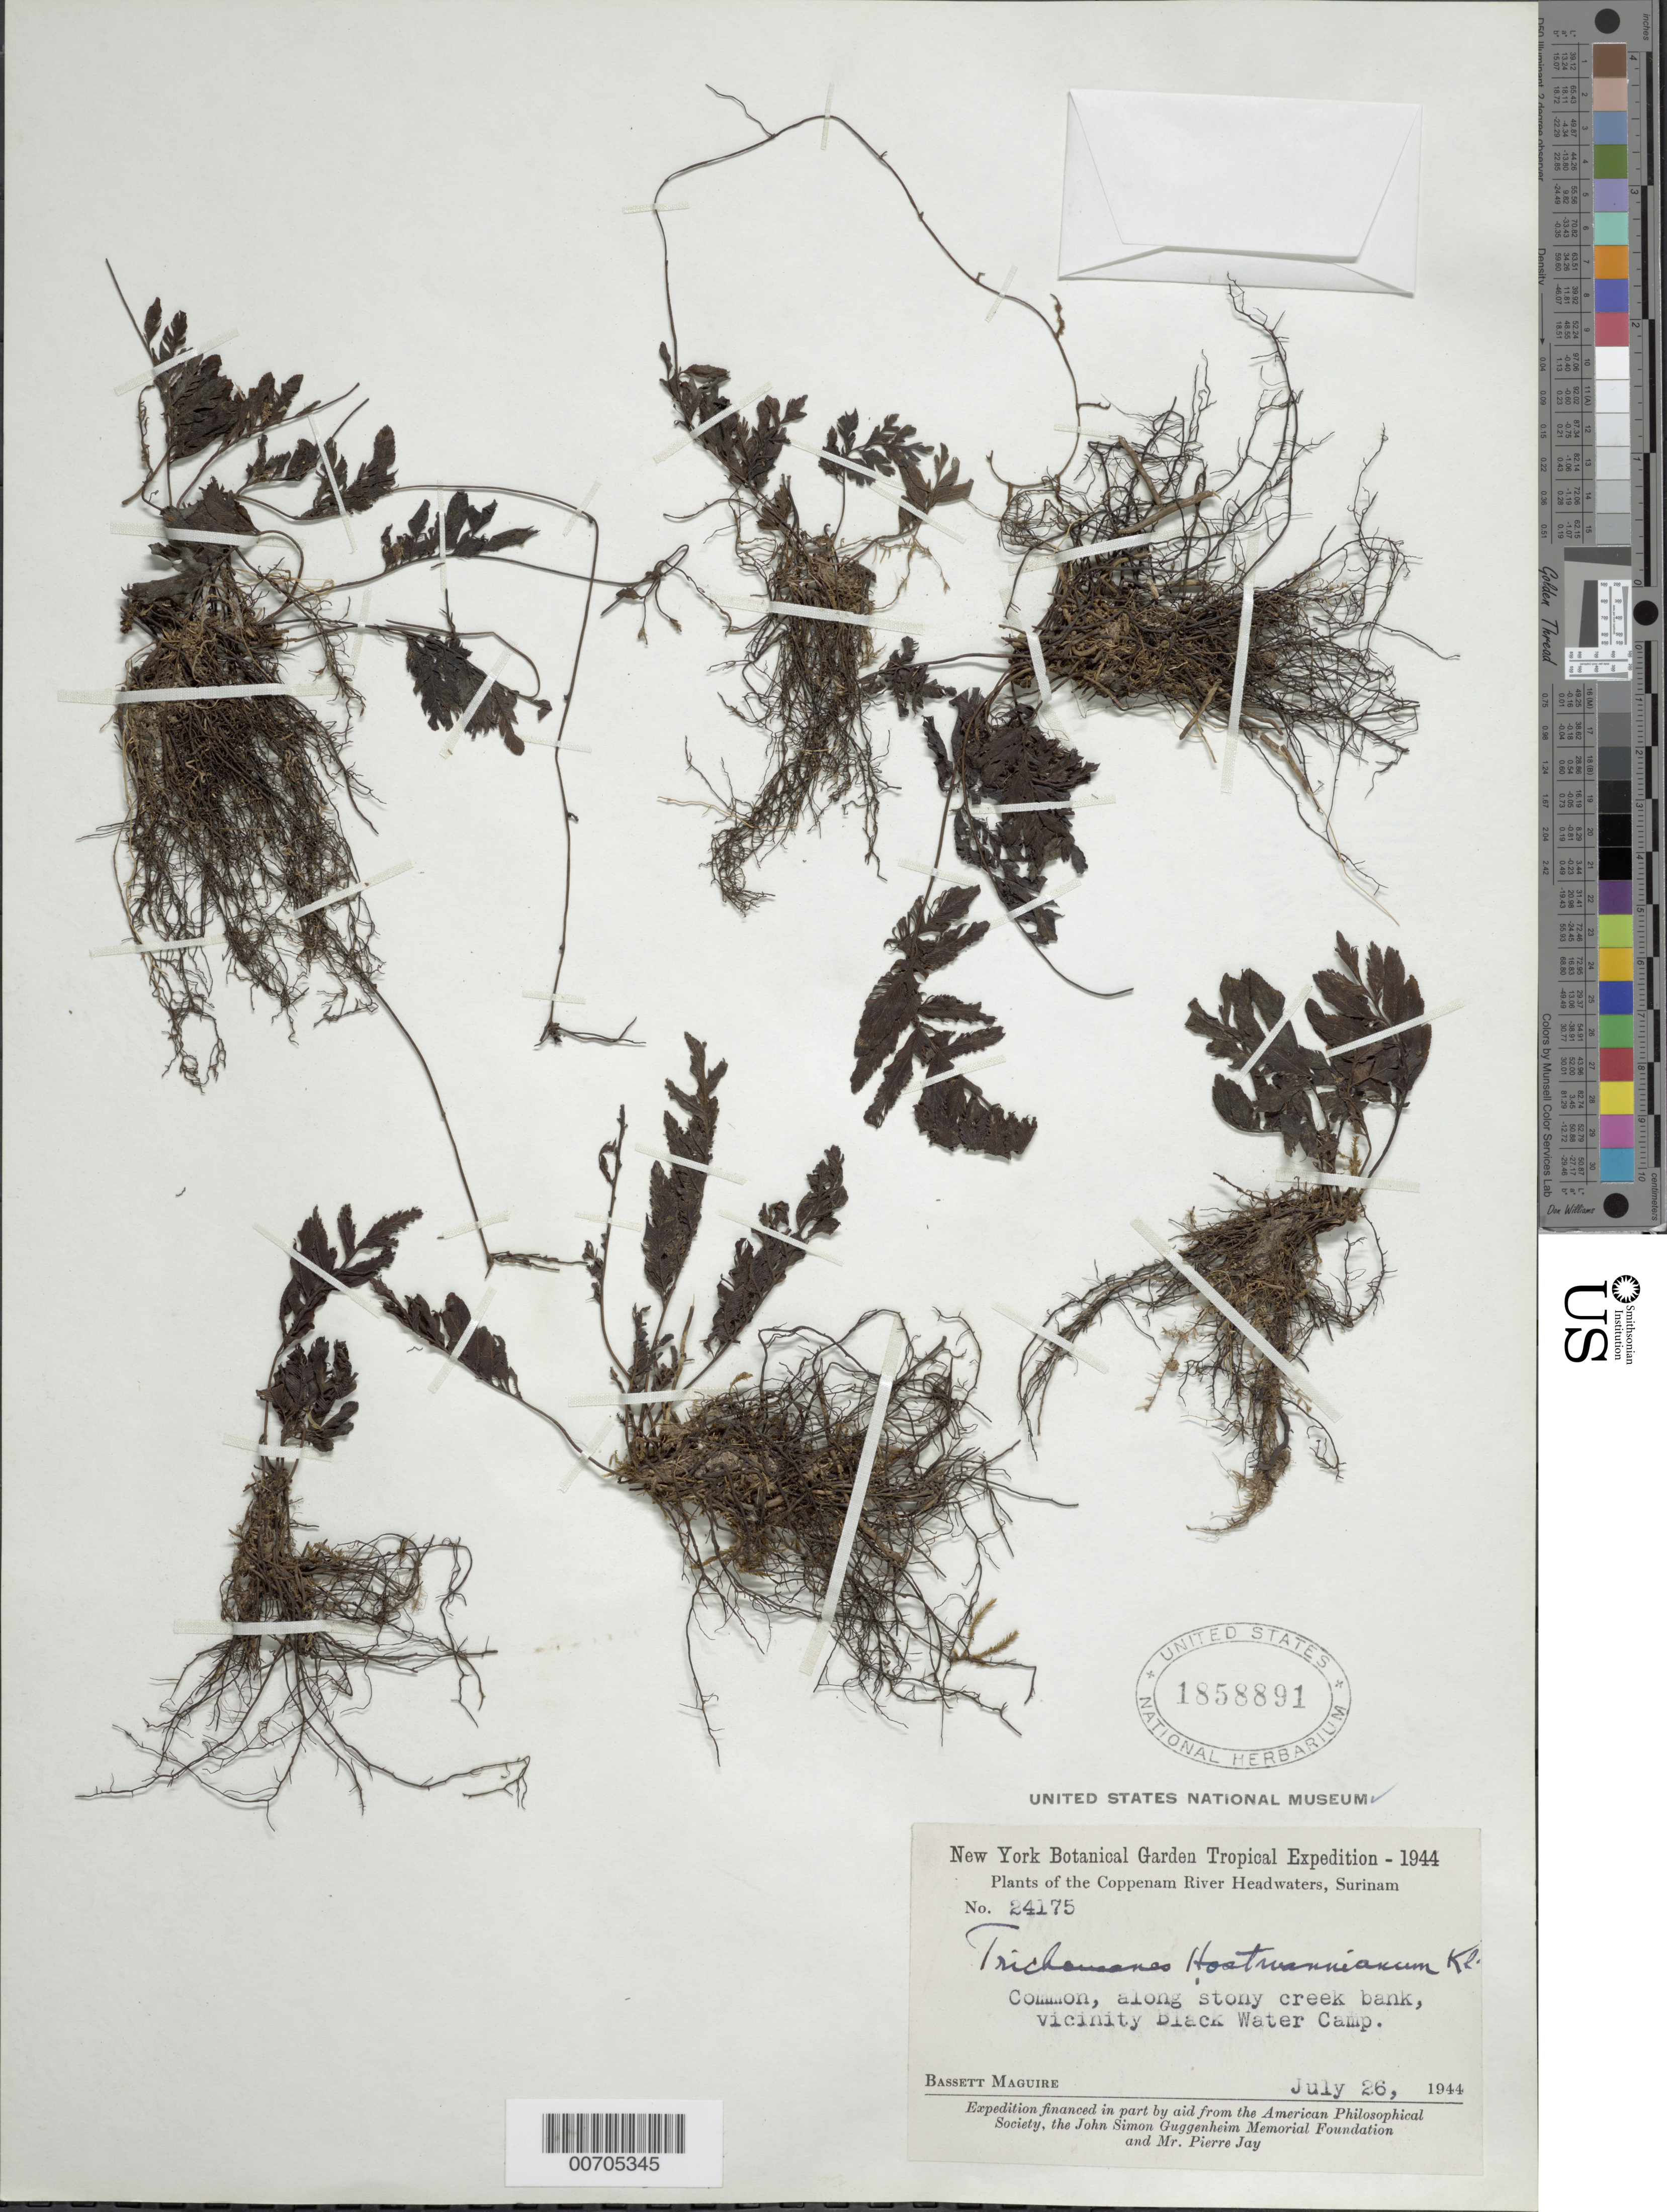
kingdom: Plantae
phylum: Tracheophyta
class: Polypodiopsida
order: Hymenophyllales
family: Hymenophyllaceae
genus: Trichomanes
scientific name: Trichomanes hostmannianum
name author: (Klotzsch) Kunze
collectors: B. Maguire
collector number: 24175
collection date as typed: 26-Jul-44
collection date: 1944-07-26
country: Suriname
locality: Coppename River Headwaters, vic. Black Water Camp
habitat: Stony creek bank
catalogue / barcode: US 1858891